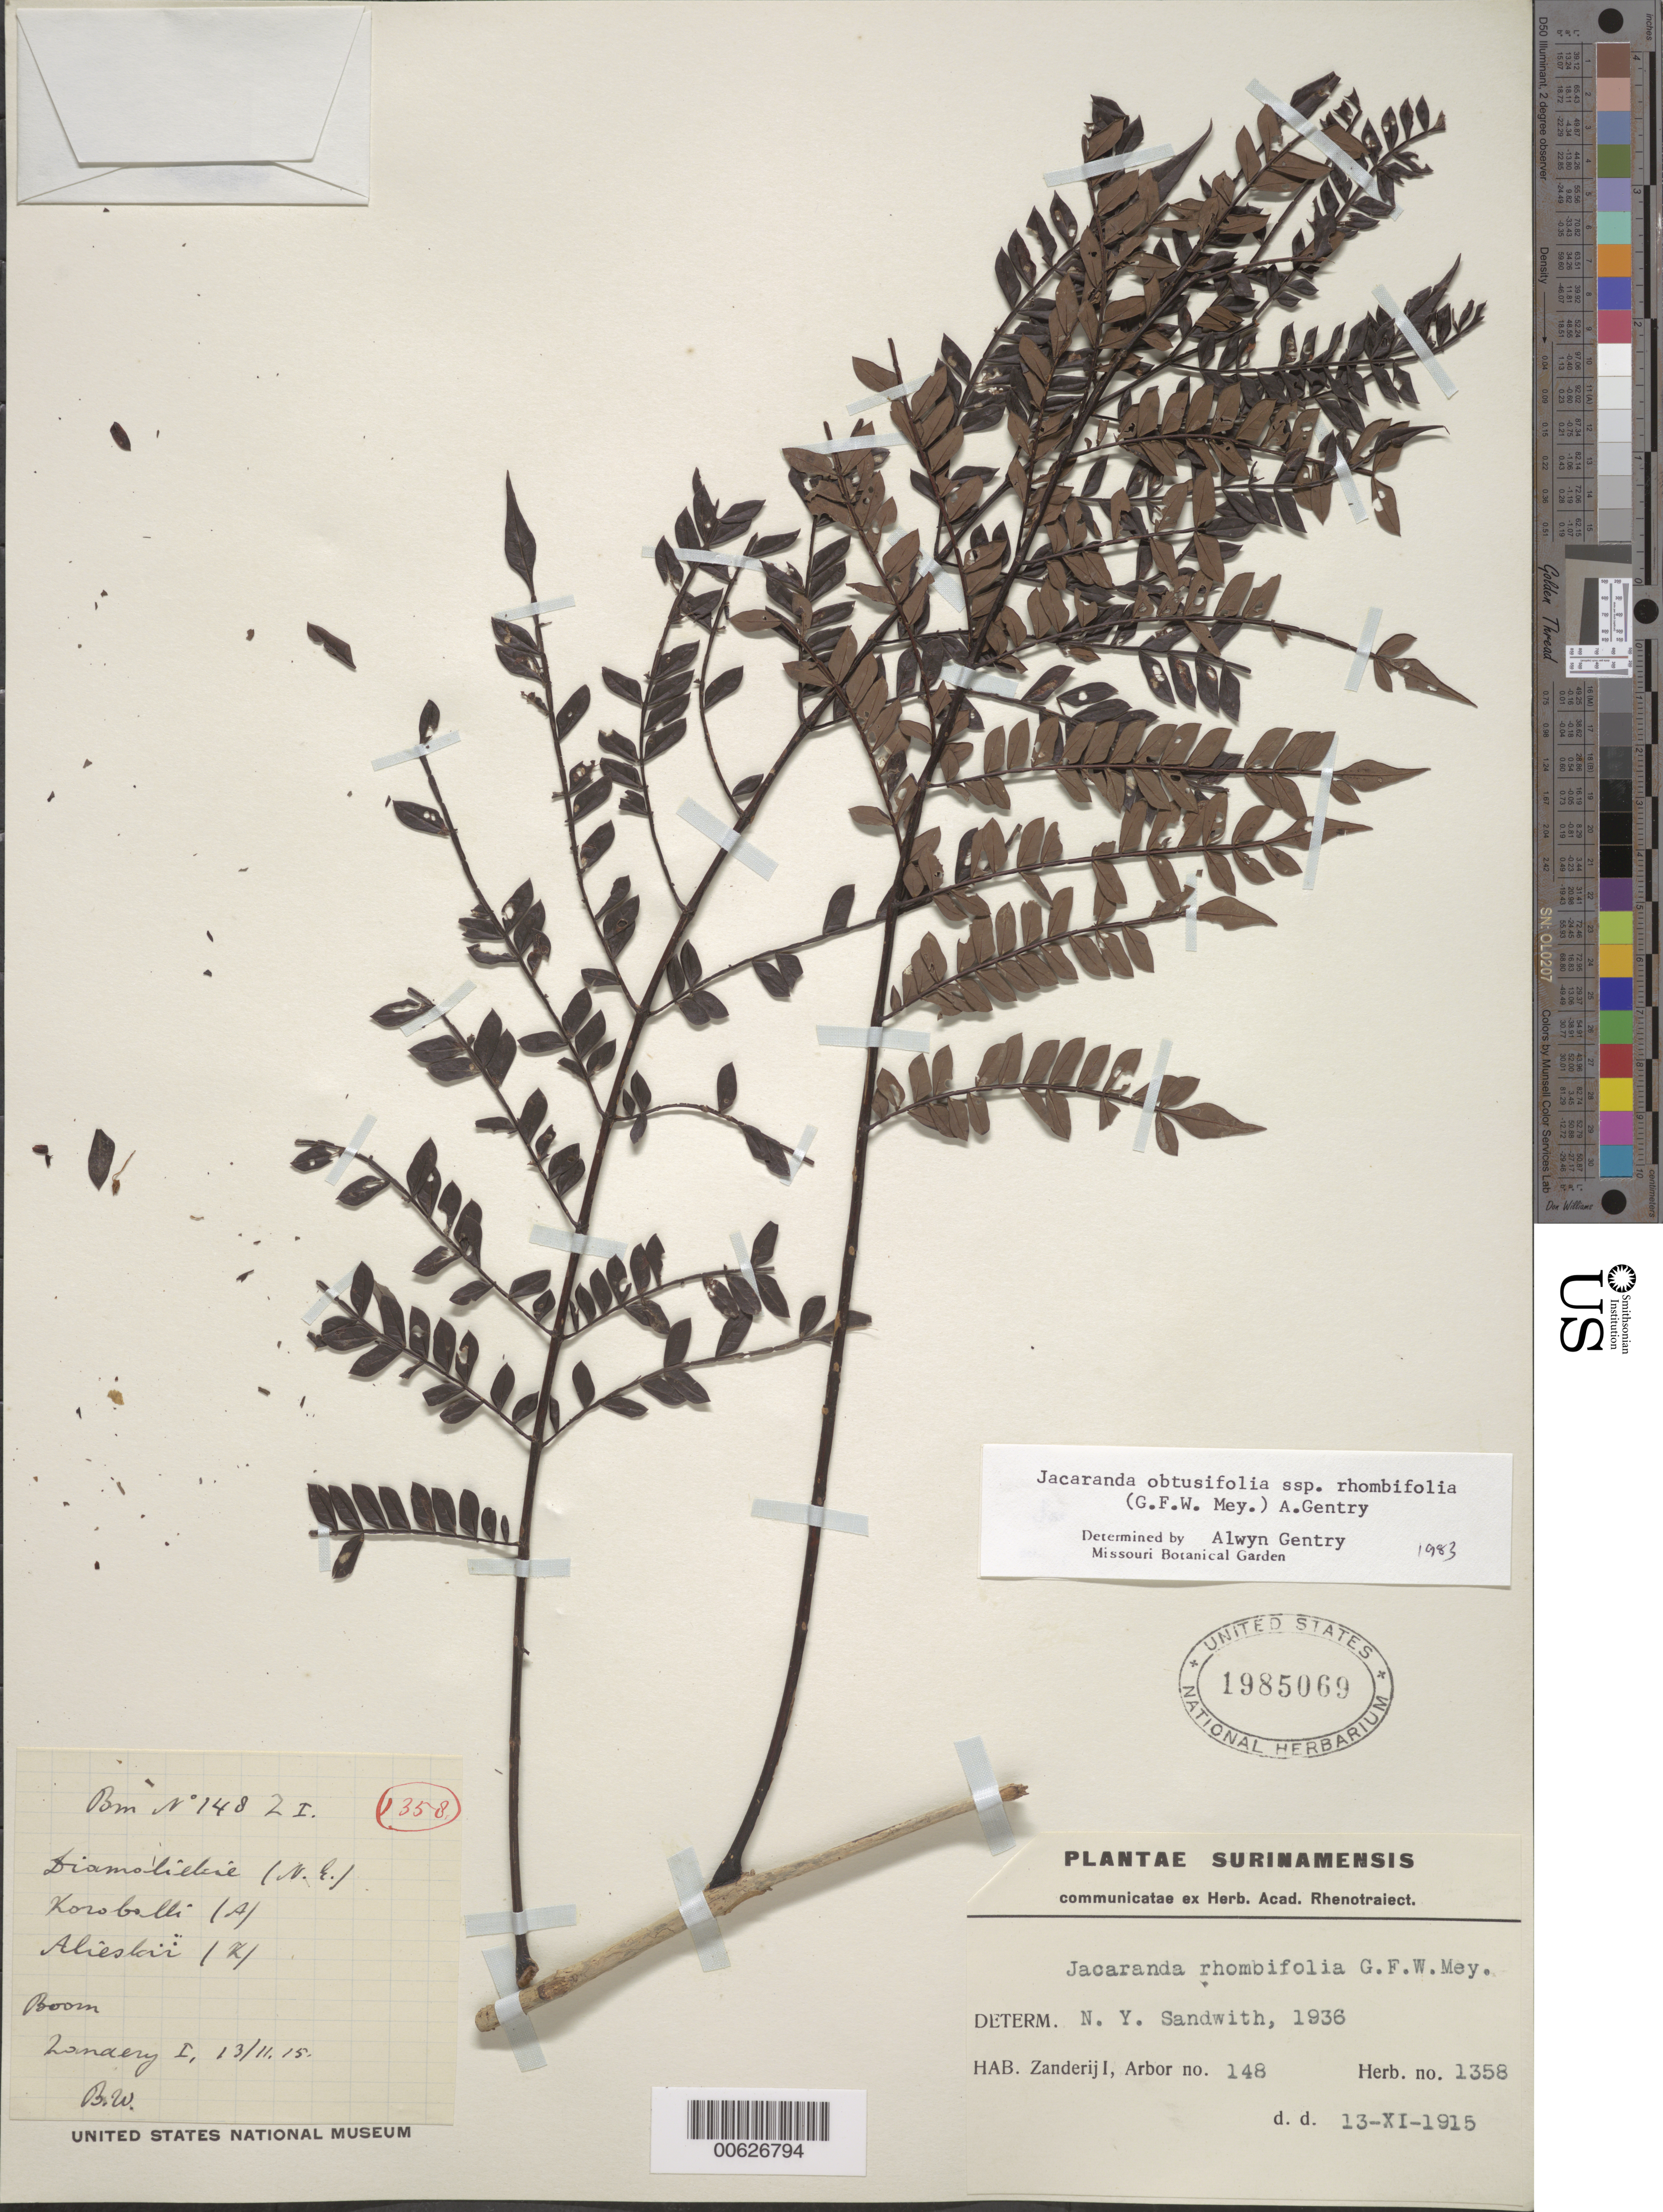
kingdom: Plantae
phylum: Tracheophyta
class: Magnoliopsida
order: Lamiales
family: Bignoniaceae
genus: Jacaranda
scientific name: Jacaranda obtusifolia subsp. rhombifolia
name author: (G. Mey.) A.H. Gentry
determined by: Gentry, A. H.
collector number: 1358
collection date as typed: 13-Nov-15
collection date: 1915-11-13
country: Suriname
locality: Zanderij I., Forest Reserve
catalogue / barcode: US 1985069